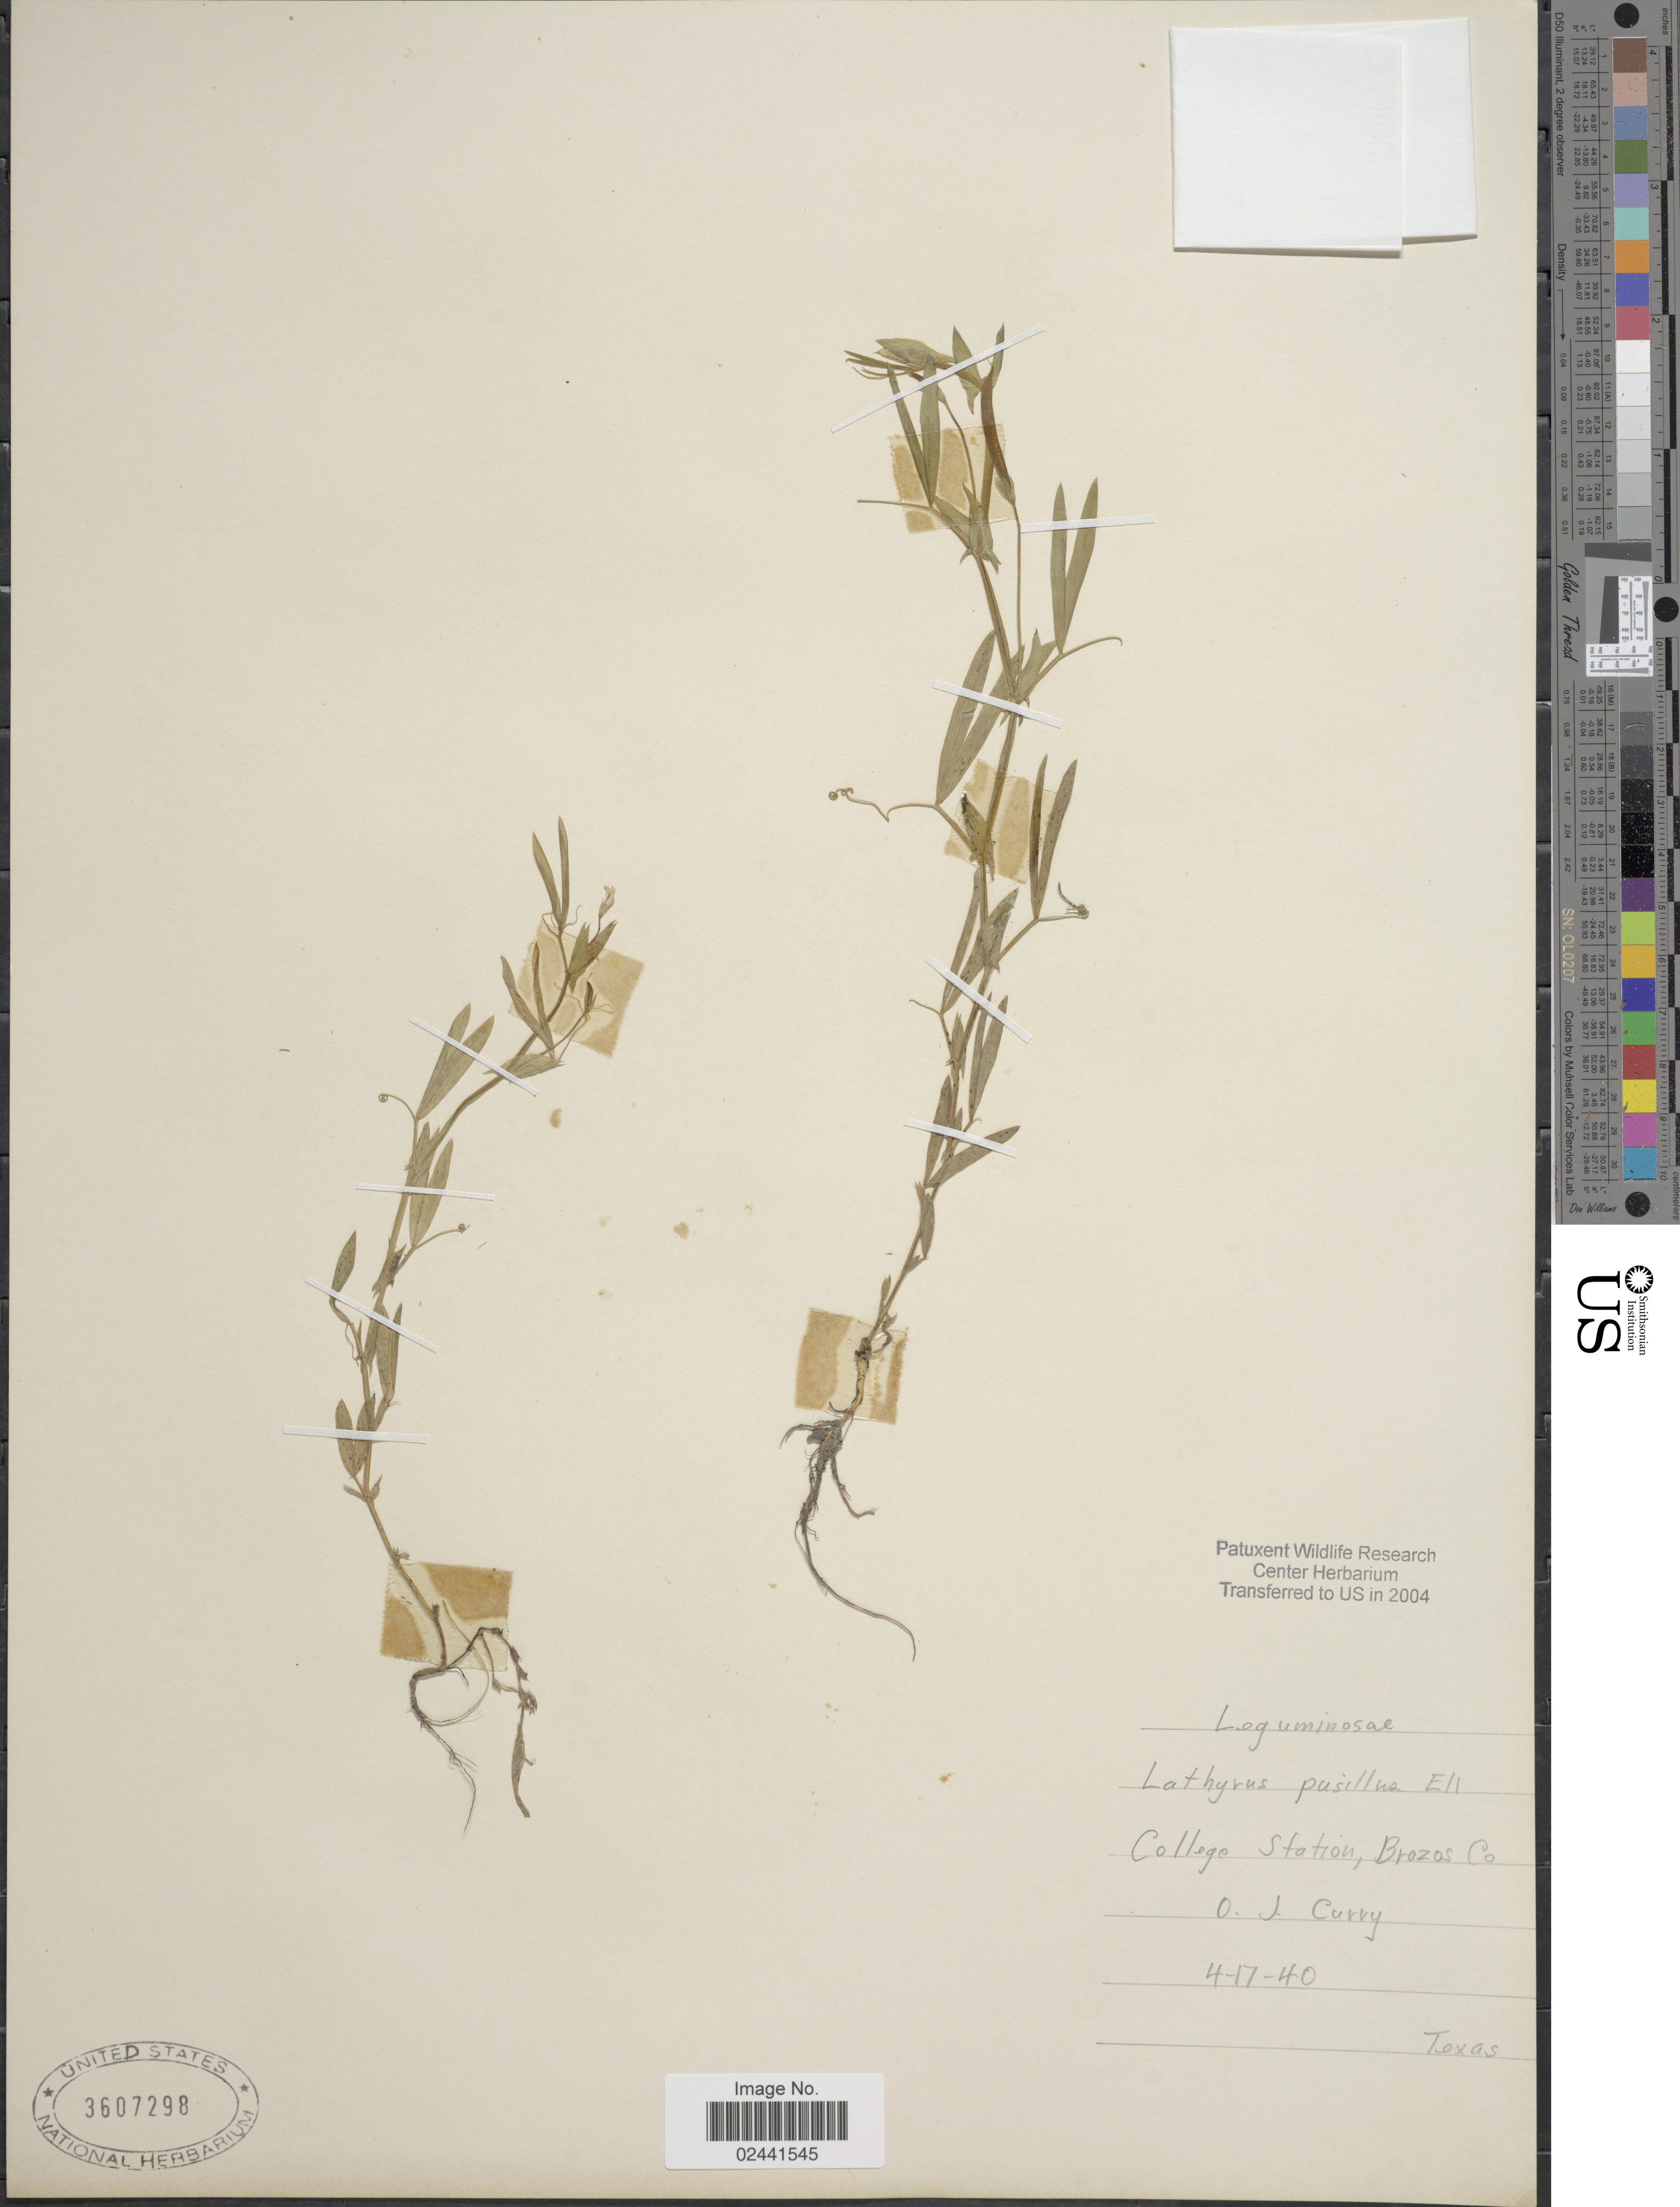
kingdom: Plantae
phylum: Tracheophyta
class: Magnoliopsida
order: Fabales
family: Fabaceae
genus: Lathyrus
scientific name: Lathyrus pusillus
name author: Elliott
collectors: O. Curry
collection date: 1940-04-17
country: United States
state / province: Texas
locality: College Station, Brazos Co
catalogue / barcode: US 3607298